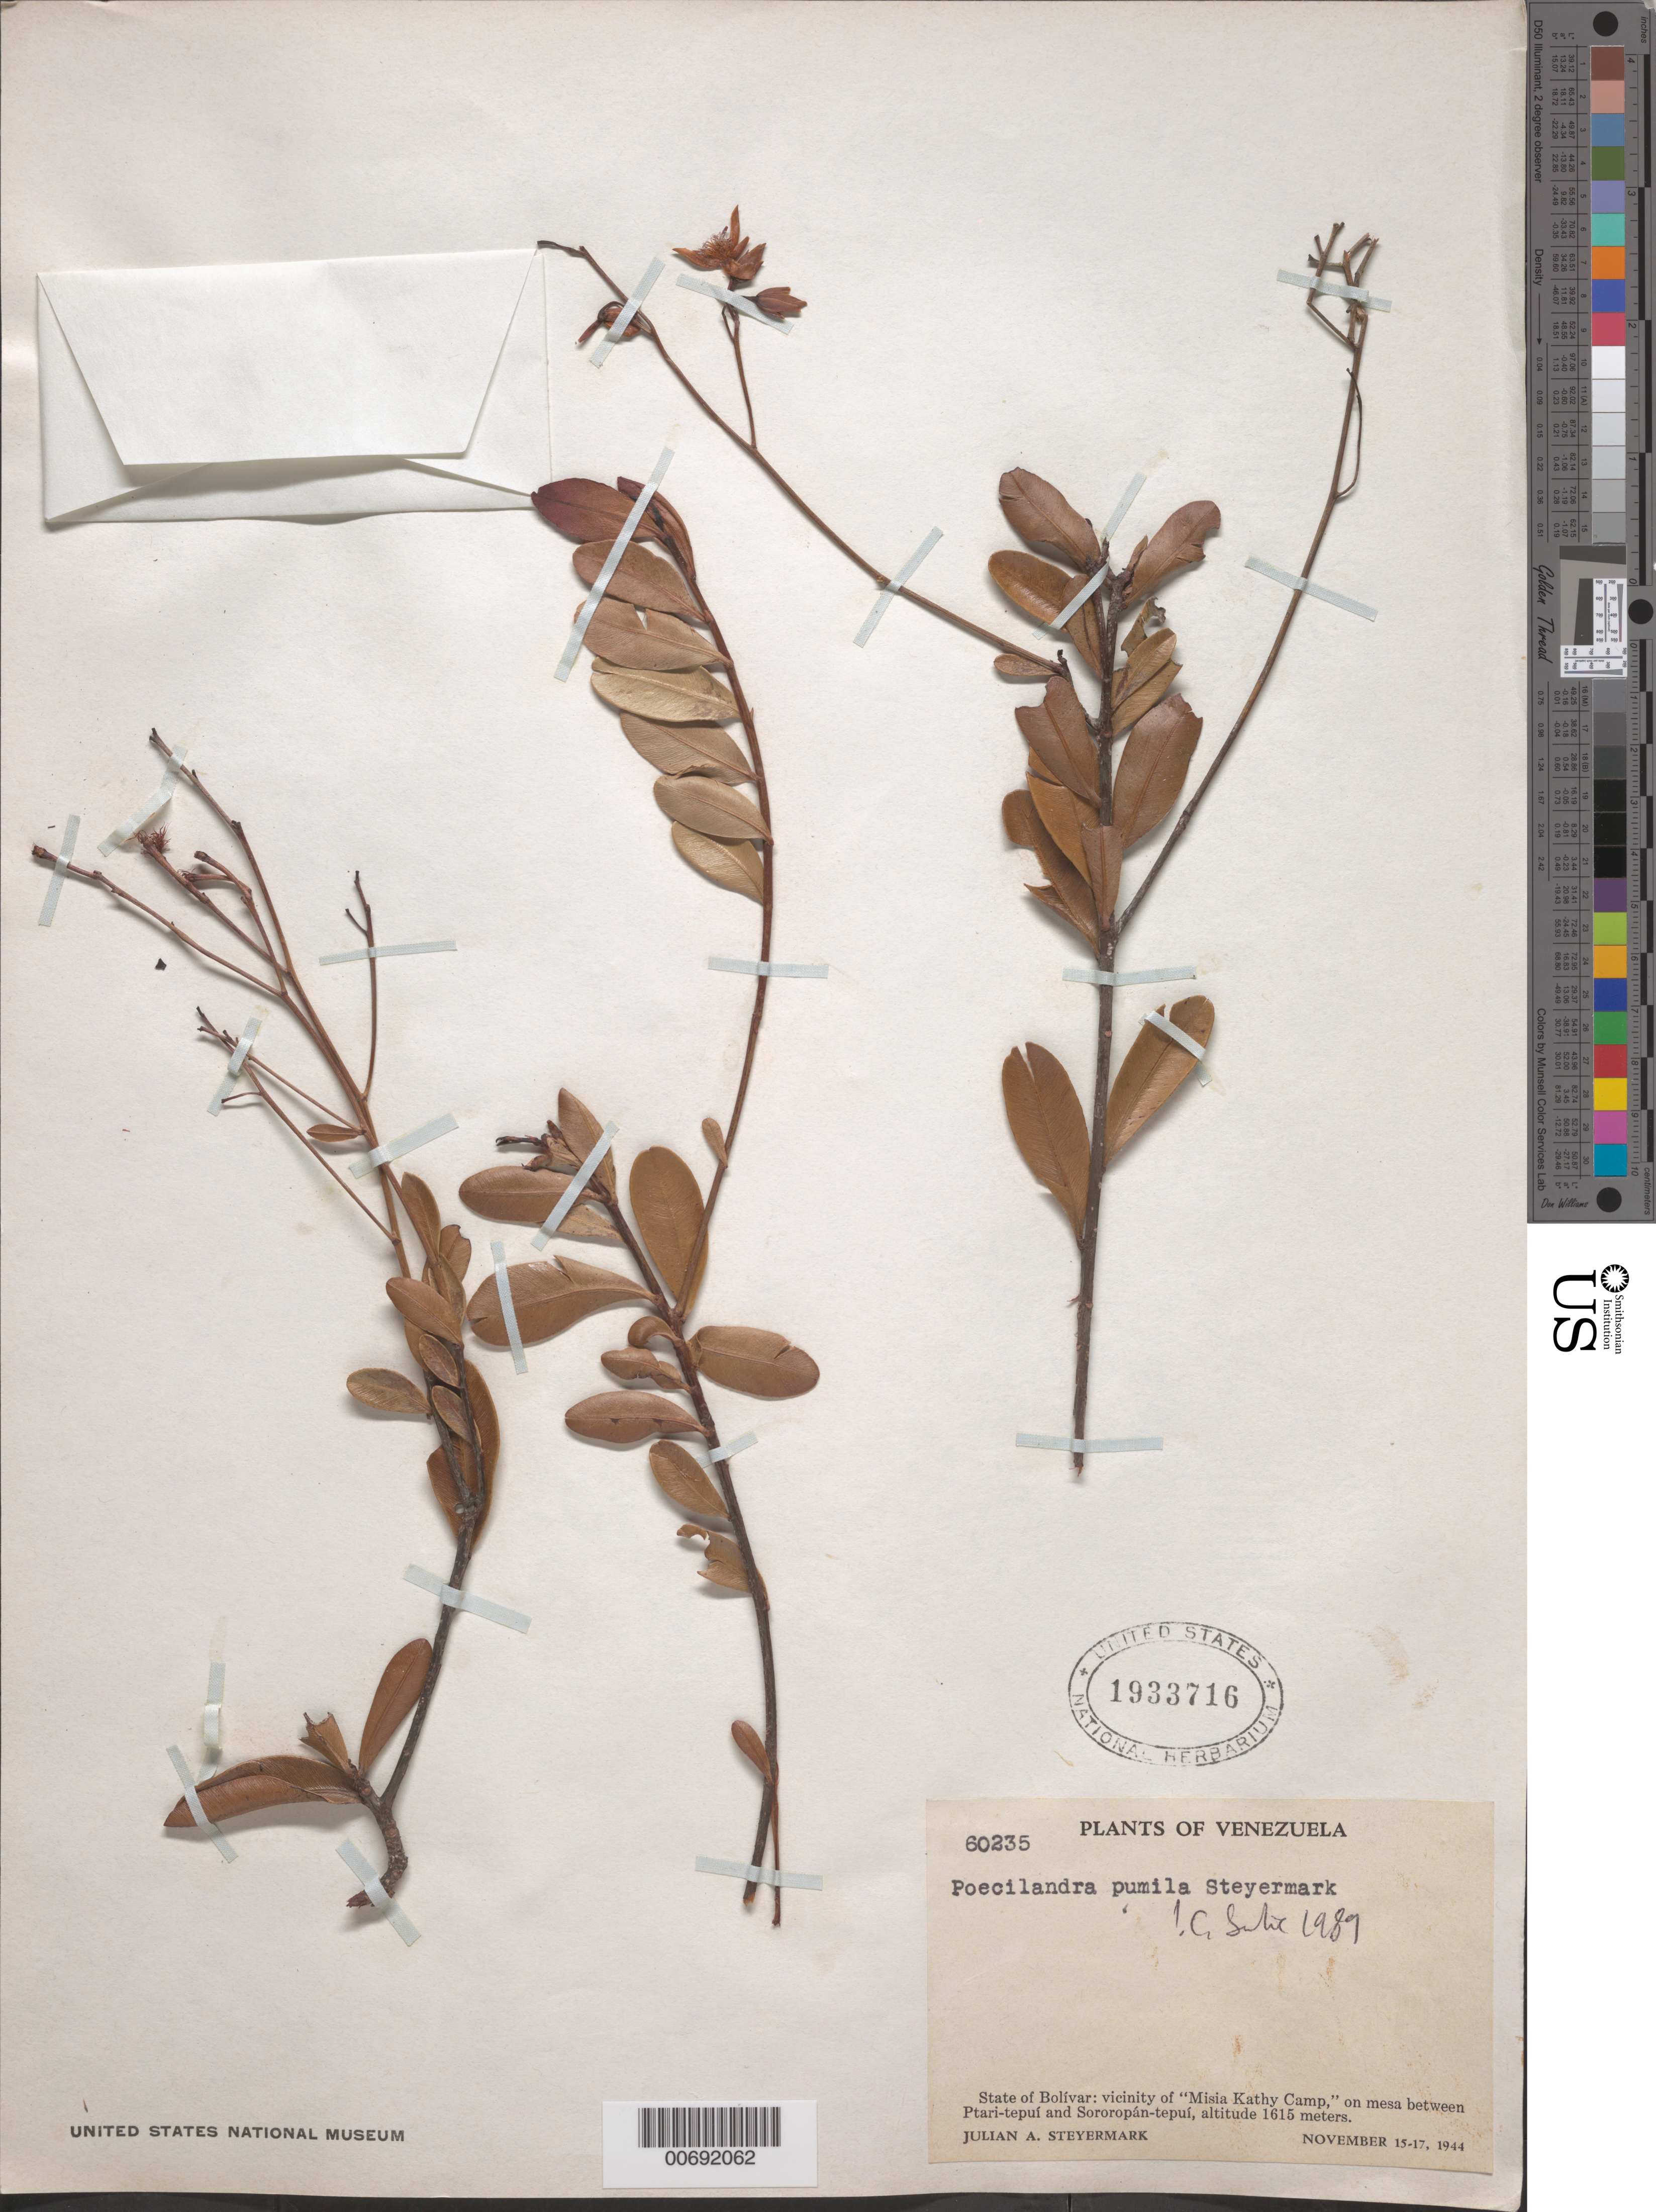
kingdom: Plantae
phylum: Tracheophyta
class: Magnoliopsida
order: Malpighiales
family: Ochnaceae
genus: Poecilandra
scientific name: Poecilandra pumila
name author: Steyerm.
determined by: Sastre, C. H. L.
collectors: J. Steyermark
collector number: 60235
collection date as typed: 15-Nov-44 to 17-Nov-44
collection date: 1944-11-15/1944-11-17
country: Venezuela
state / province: Bolívar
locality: Ptari-tepuí to Sororopán-tepuí, vic. of Misia Kathy Camp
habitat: Mesa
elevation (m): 1615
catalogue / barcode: US 1933716